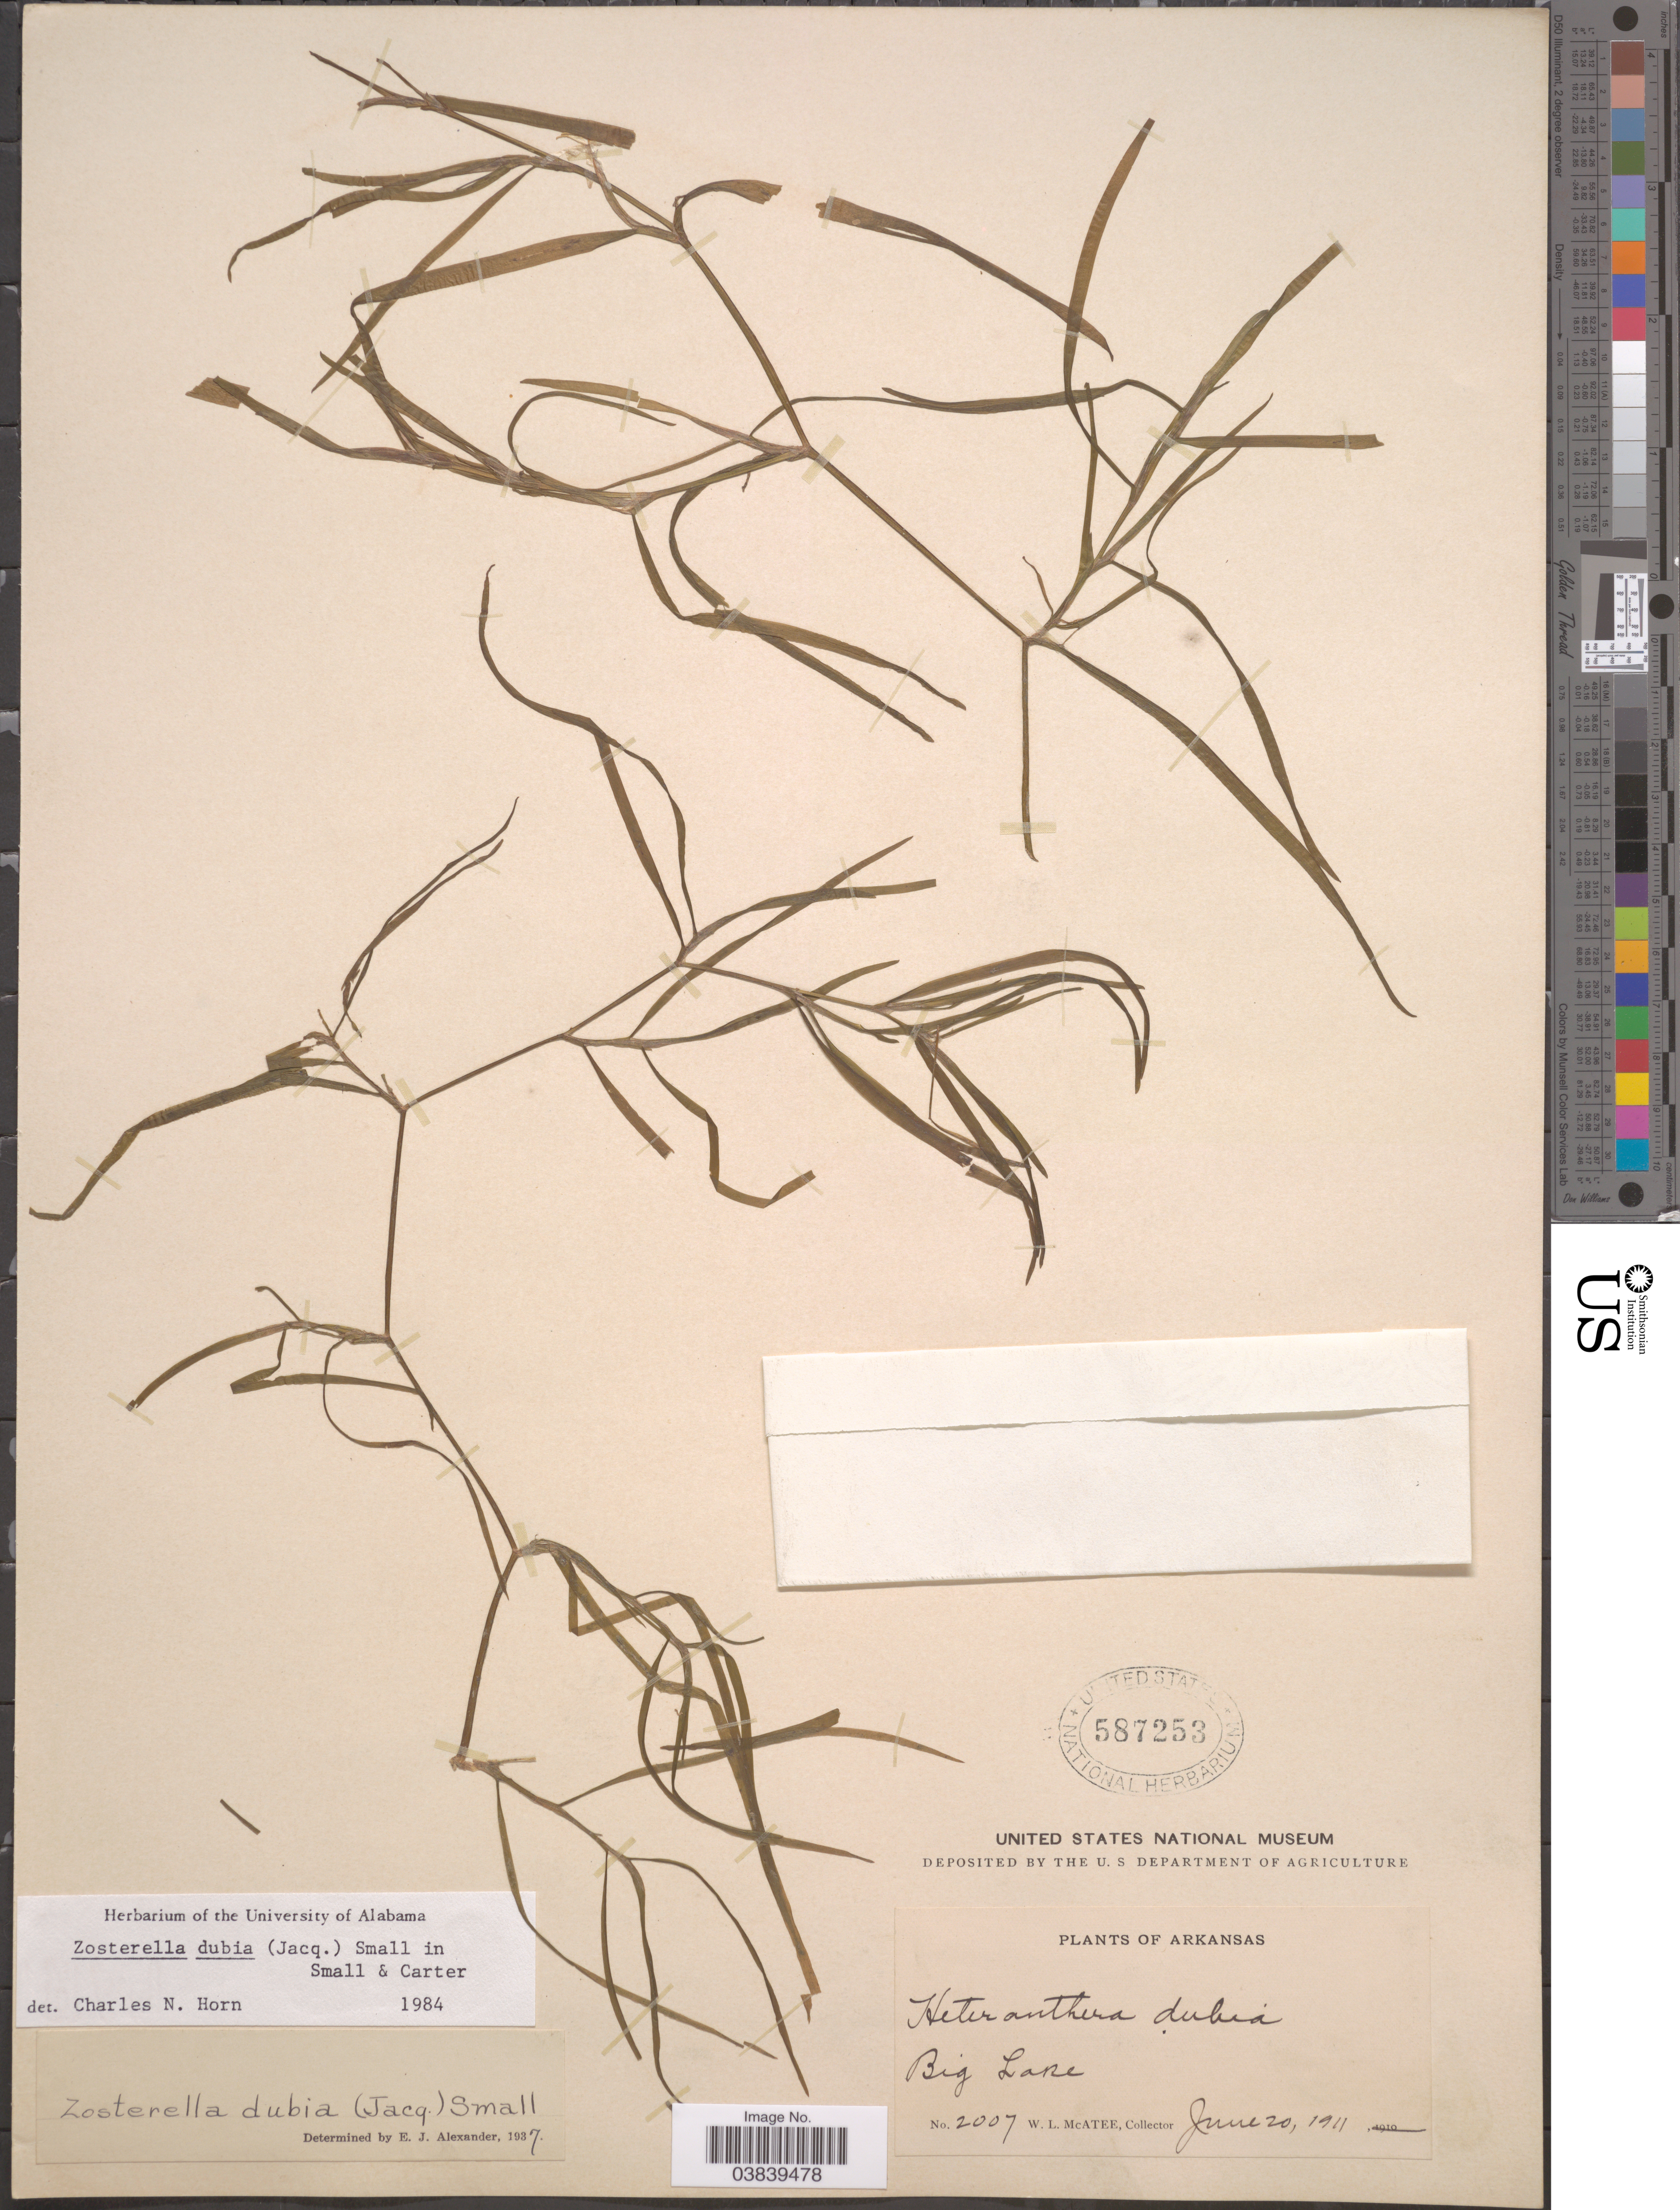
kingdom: Plantae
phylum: Tracheophyta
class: Liliopsida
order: Commelinales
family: Pontederiaceae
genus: Heteranthera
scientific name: Heteranthera dubia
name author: (Jacq.) MacMill.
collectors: W. McAtee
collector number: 2007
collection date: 1911-06-20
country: United States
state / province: Arkansas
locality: Big Lake.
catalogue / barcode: US 587253